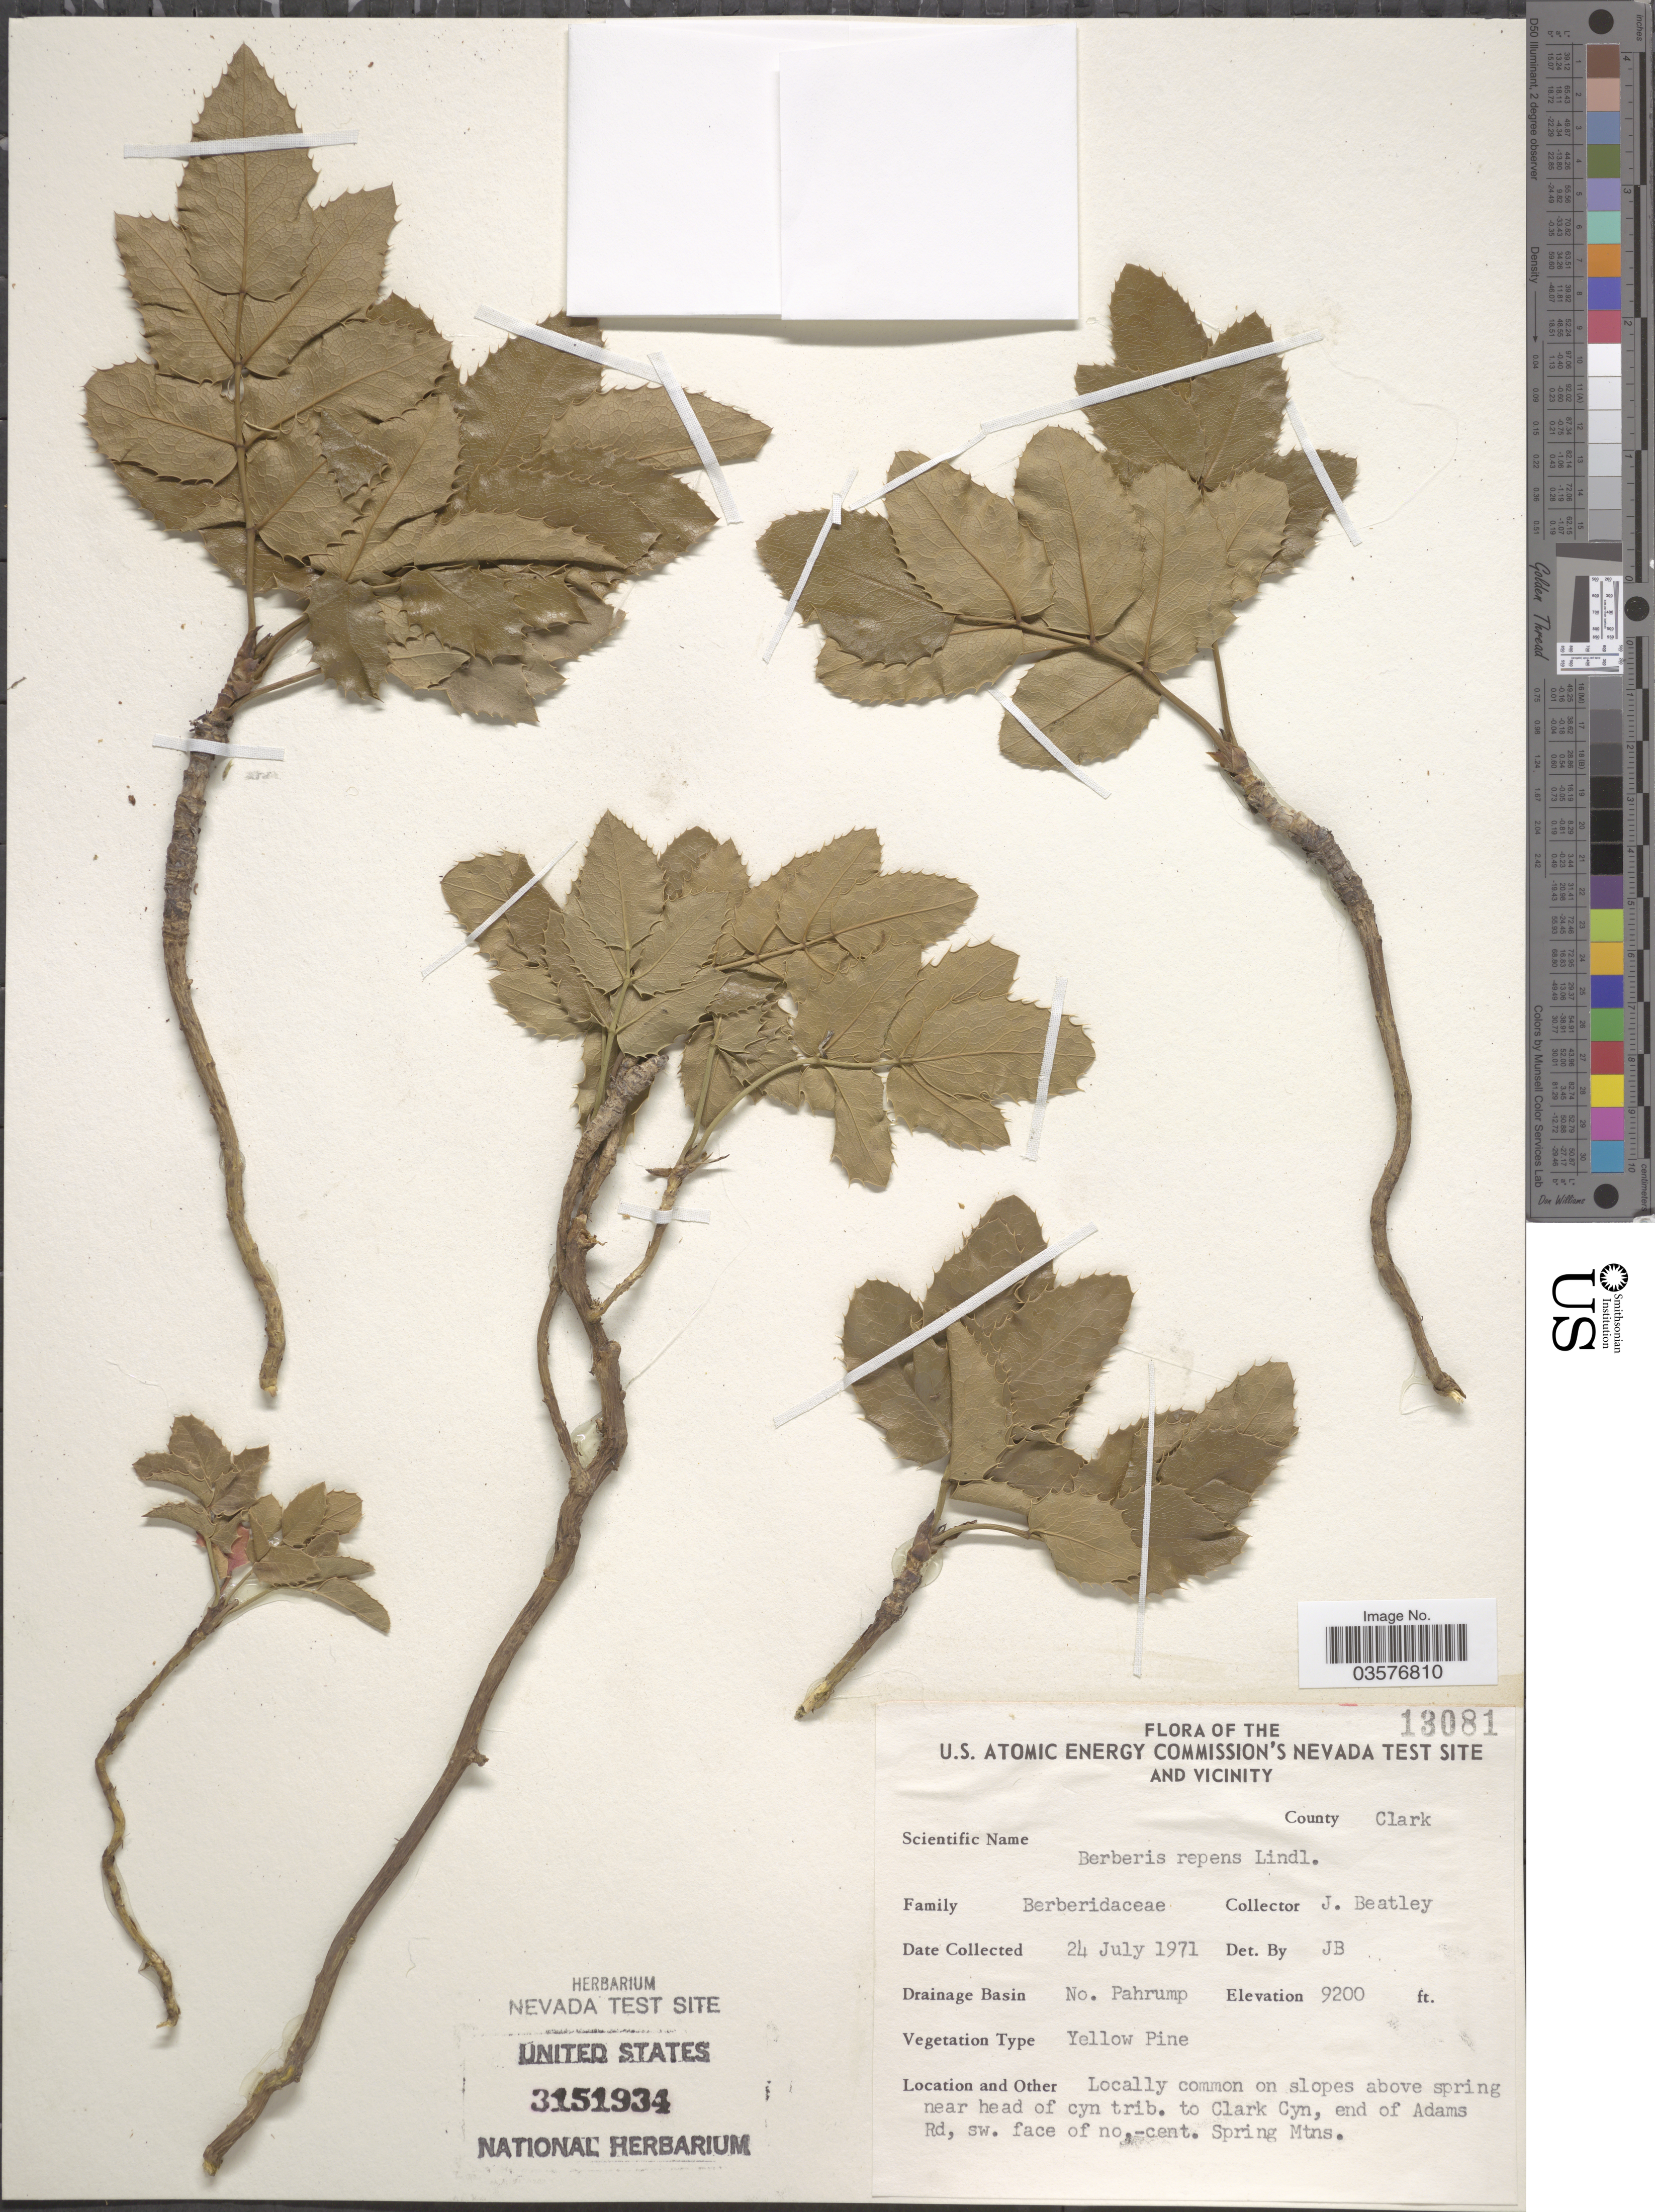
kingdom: Plantae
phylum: Tracheophyta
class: Magnoliopsida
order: Ranunculales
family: Berberidaceae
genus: Mahonia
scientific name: Mahonia repens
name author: (Lindl.) G. Don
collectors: J. C. Beatley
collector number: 13081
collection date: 1971-07-24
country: United States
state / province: Nevada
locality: U. S. Atomic Energy Commission's Nevada Test Site and Vicinity. County Clark. Locally common on slopes above spring near head of cyn trib. to Clark Cyn, end of Adams Rd, sw. face of no.-cent. Spring Mtns.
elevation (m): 2804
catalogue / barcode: US 3151934